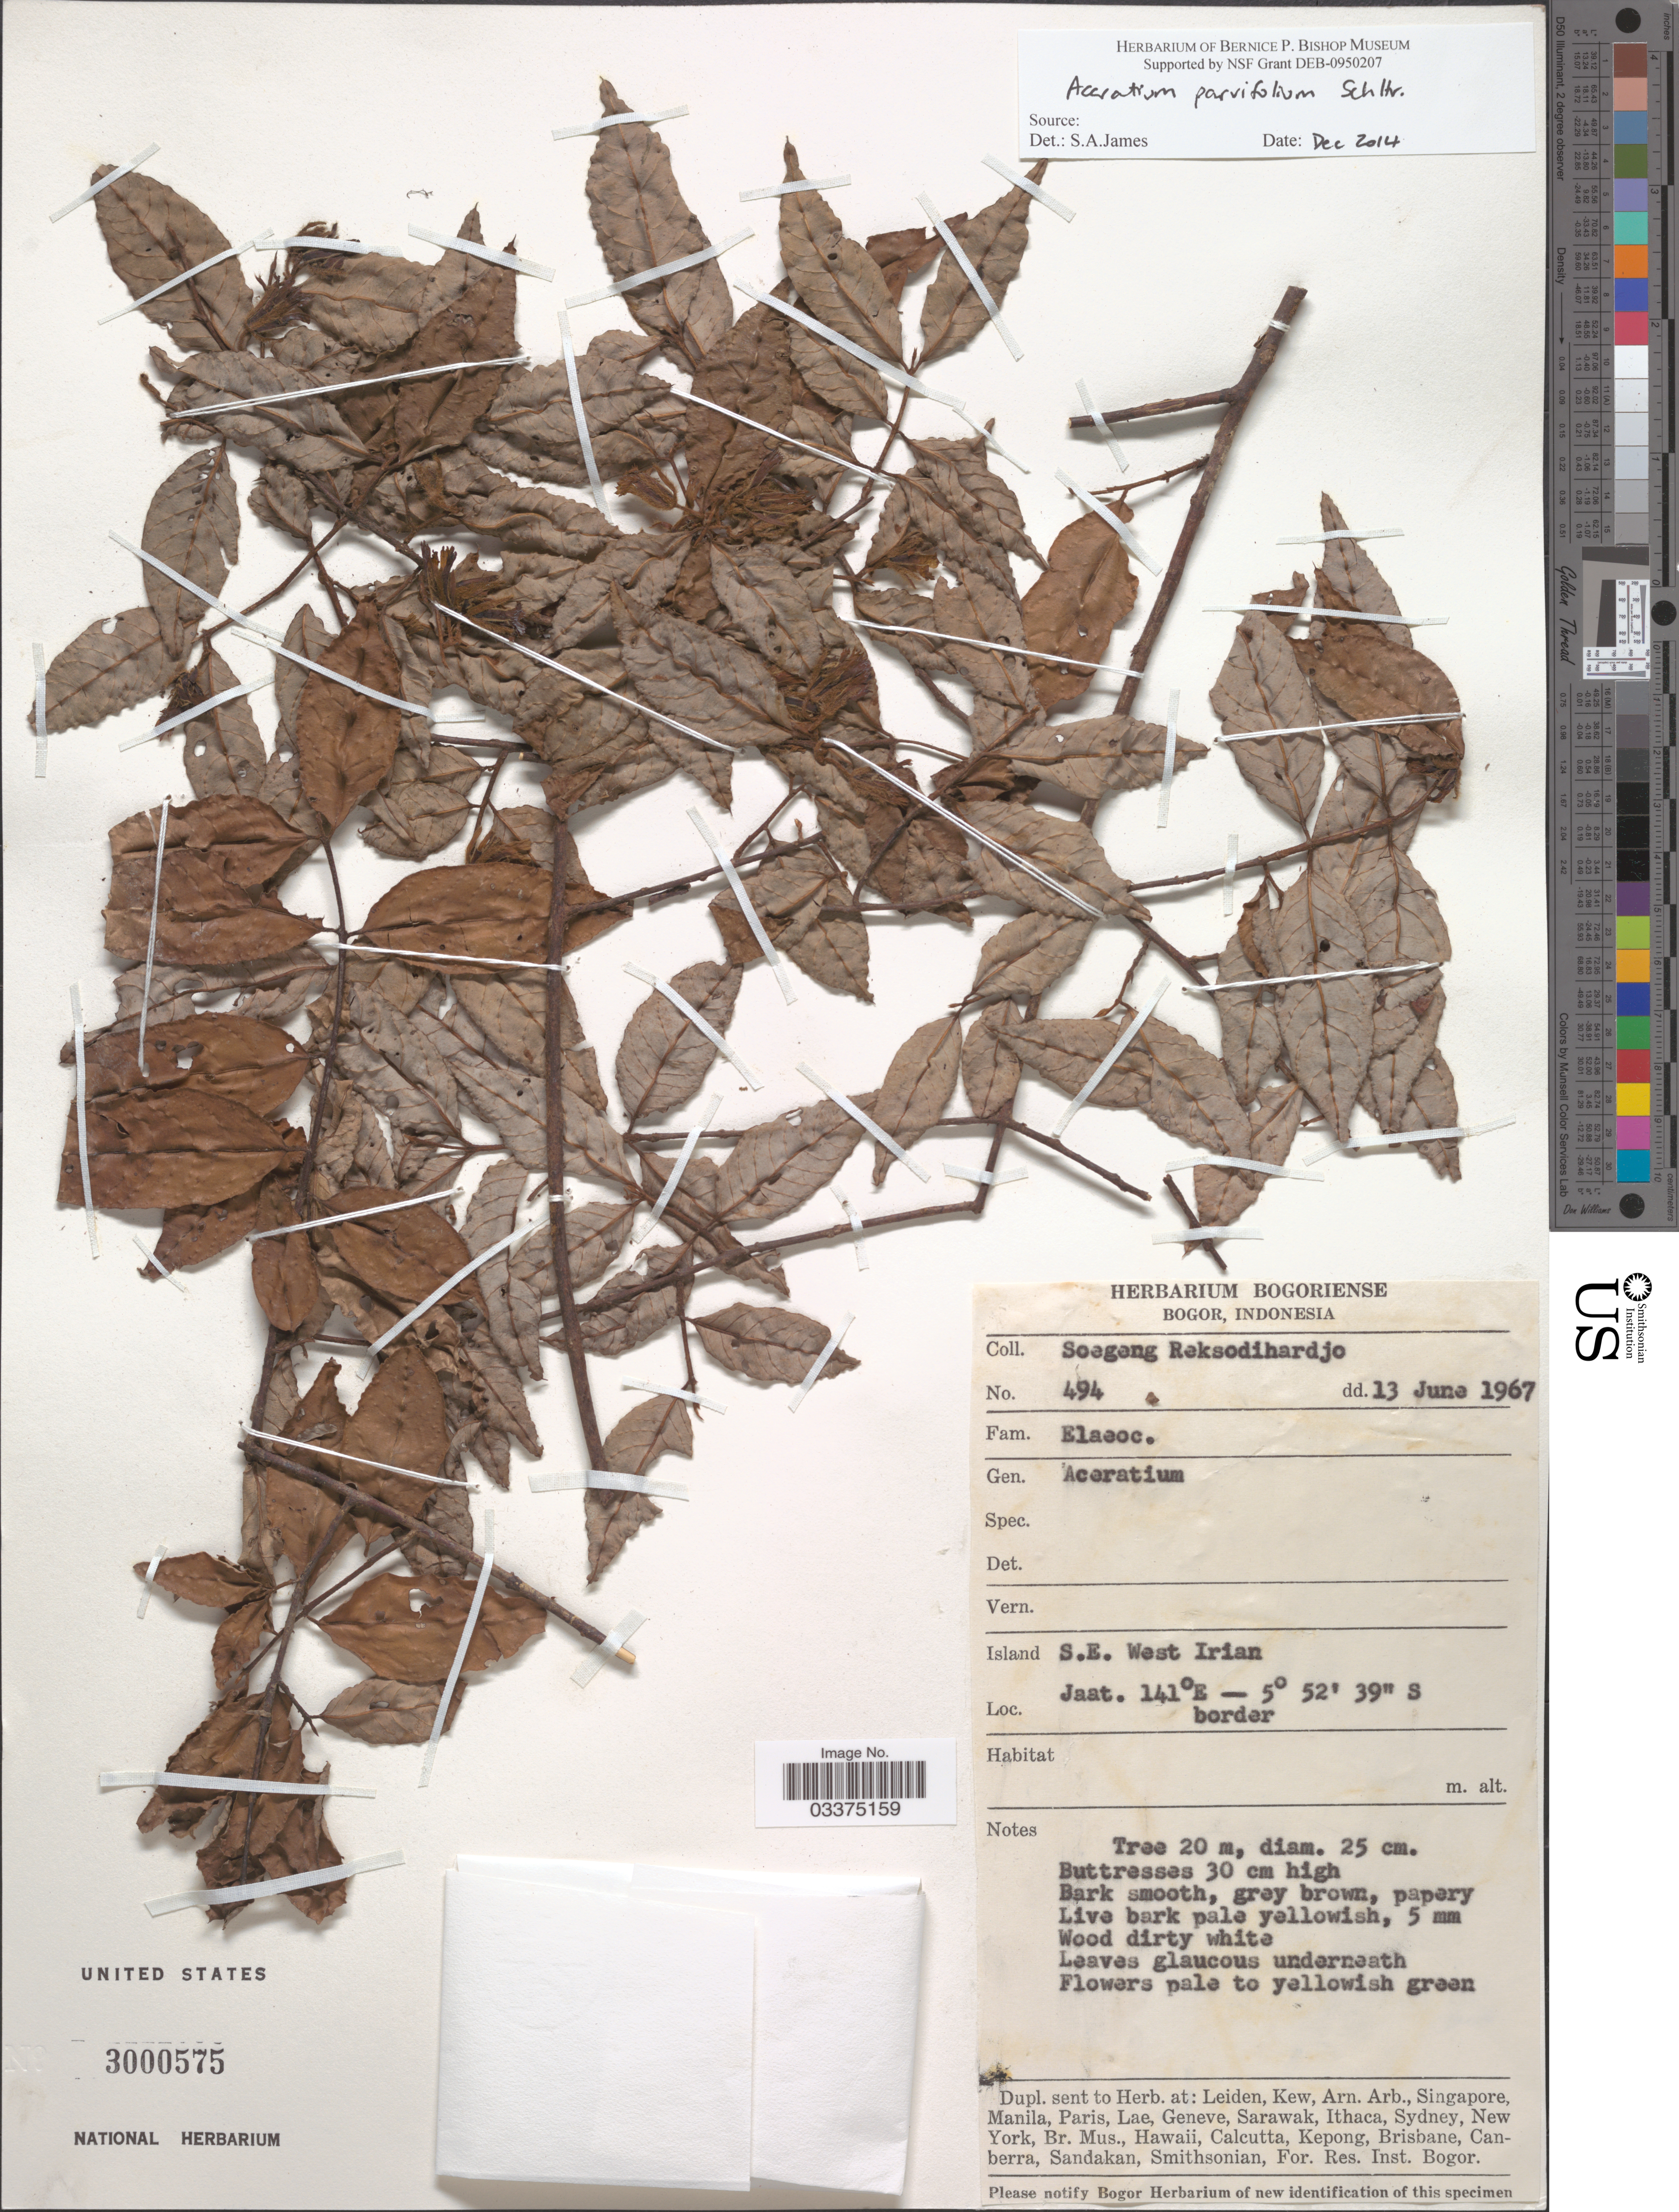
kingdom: Plantae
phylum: Tracheophyta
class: Magnoliopsida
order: Oxalidales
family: Elaeocarpaceae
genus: Aceratium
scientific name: Aceratium parvifolium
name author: Schltr.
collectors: S. Reksodihardjo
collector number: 494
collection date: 1967-06-13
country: Indonesia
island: New Guinea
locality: Island S.E. West Irian. Jaat.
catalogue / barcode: US 3000575